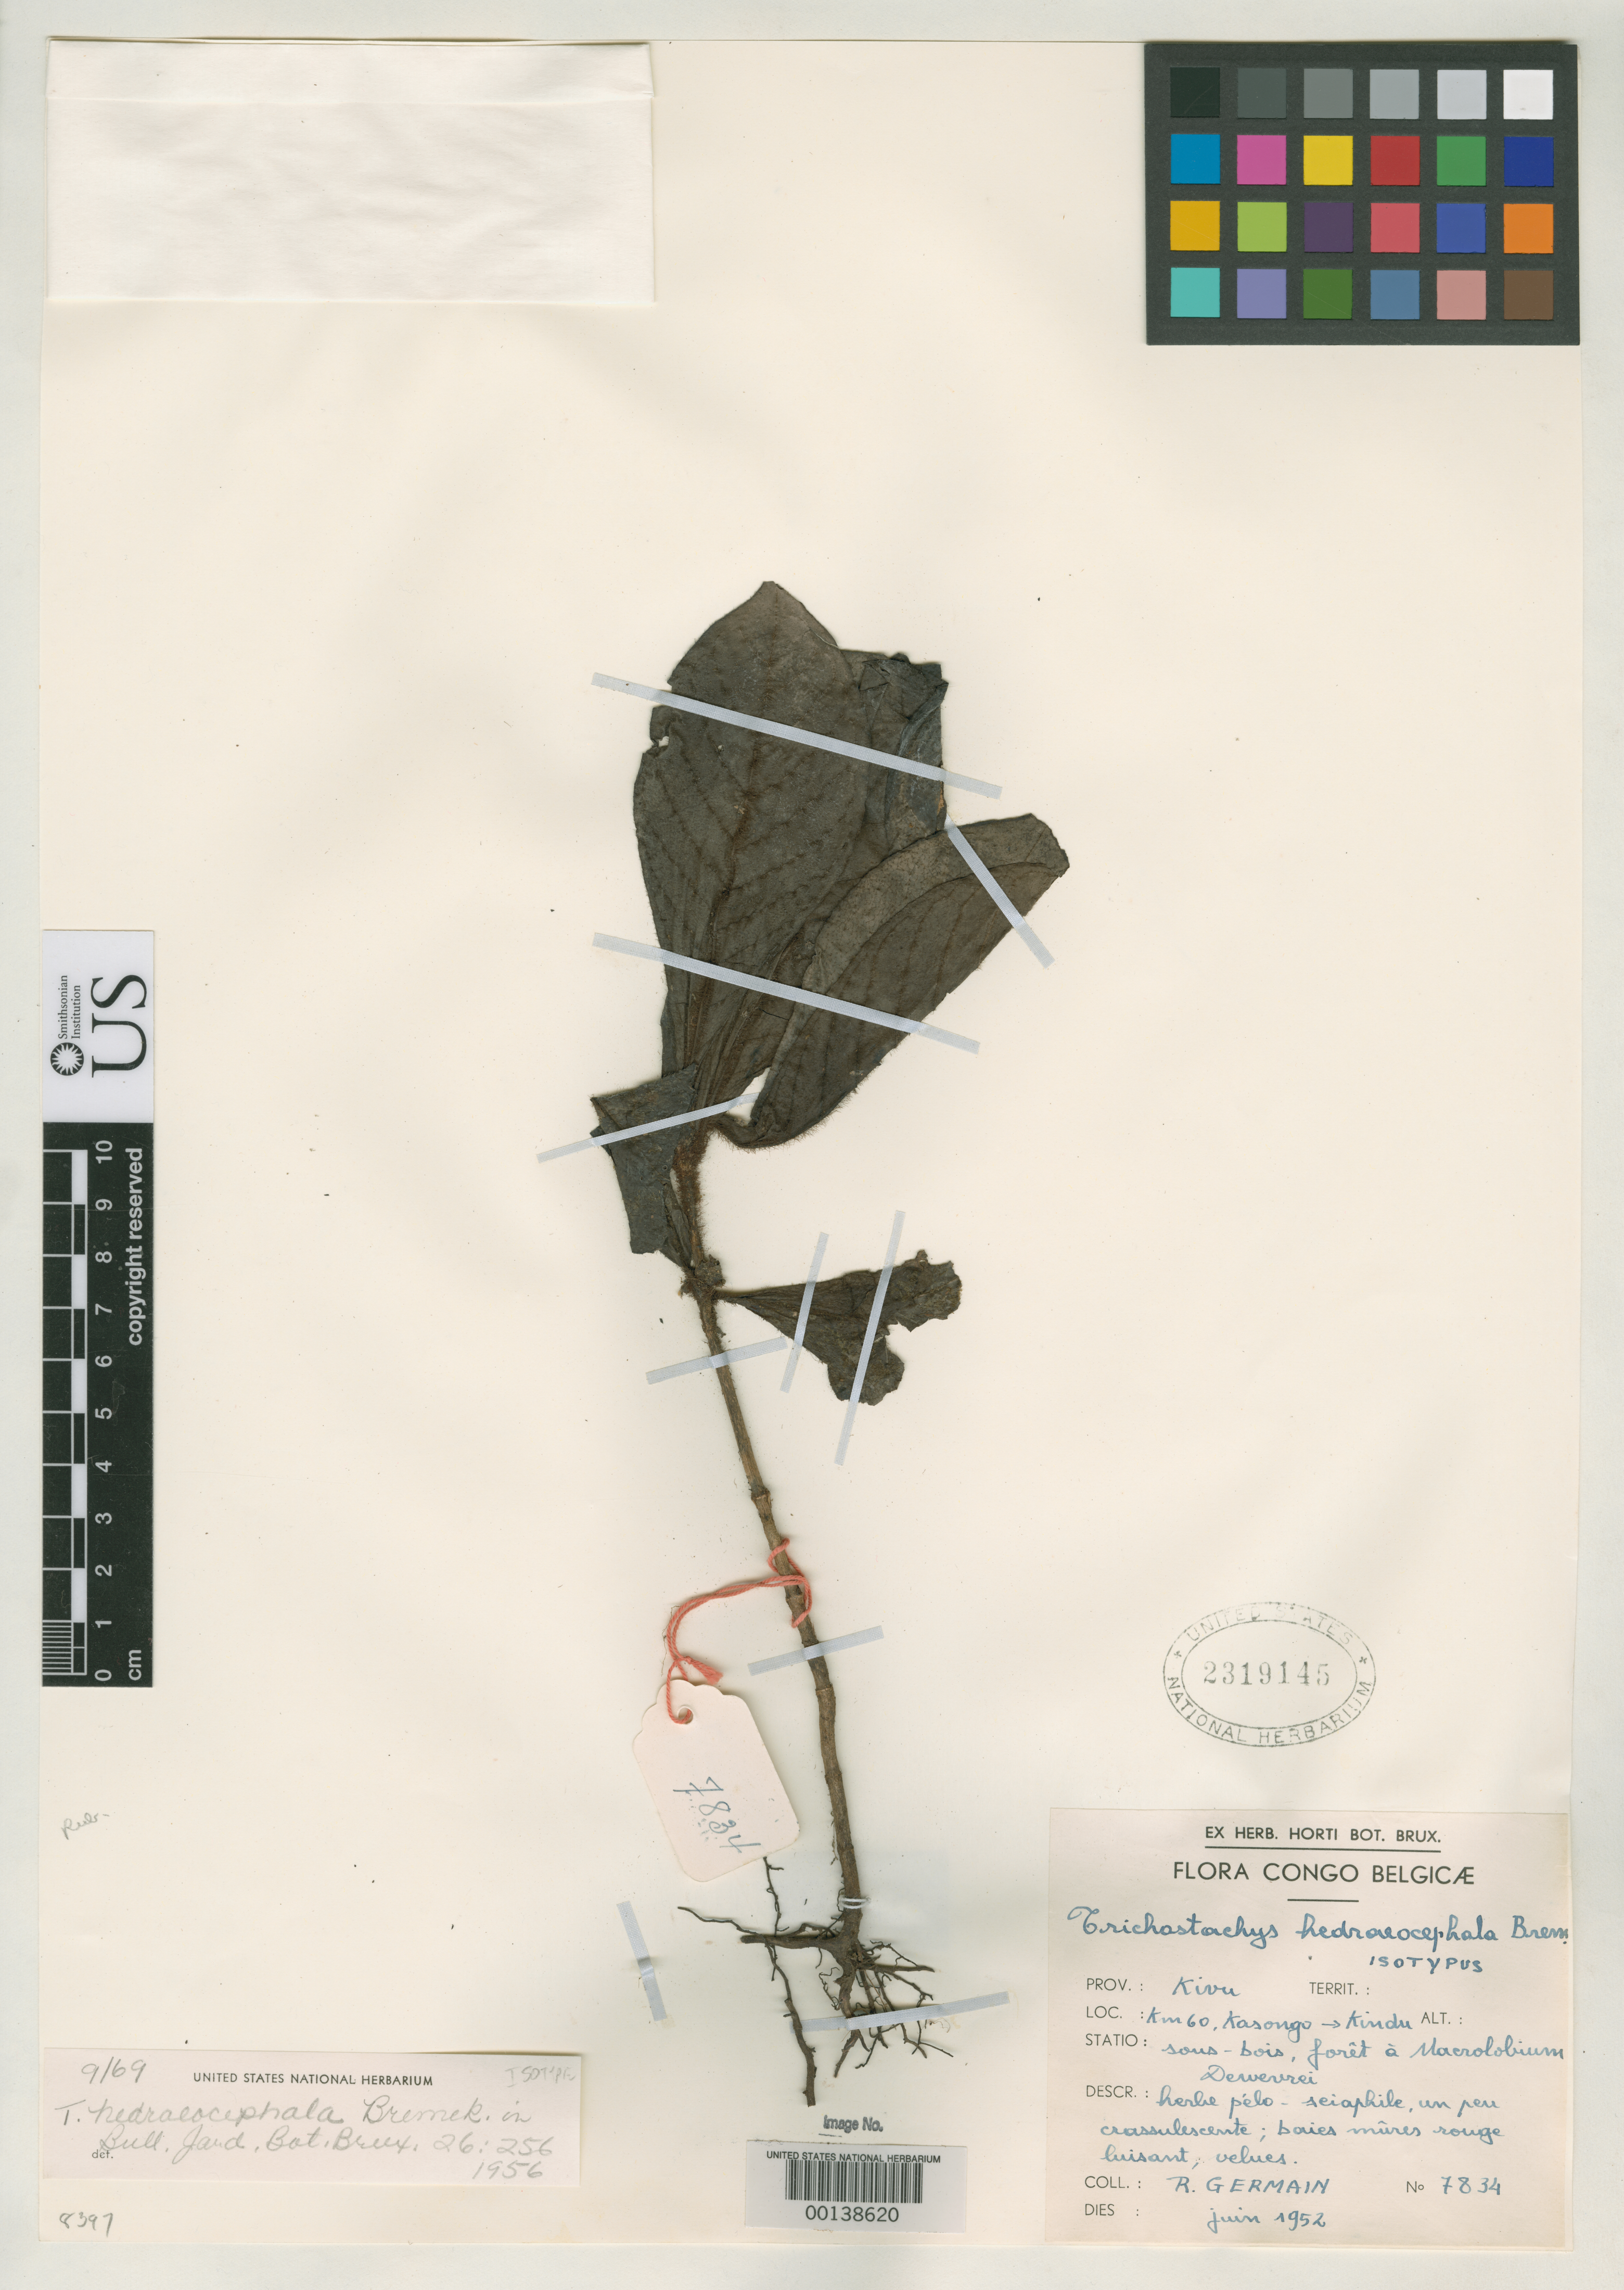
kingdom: Plantae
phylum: Tracheophyta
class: Magnoliopsida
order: Gentianales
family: Rubiaceae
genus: Trichostachys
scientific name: Trichostachys hedraeocephala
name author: Bremek.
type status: Isotype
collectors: R. Germain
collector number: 7834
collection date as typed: Jun 1952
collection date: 1952-06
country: Congo, Democratic Republic of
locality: Katanga, kasongo-kinau, km. 60. Kivu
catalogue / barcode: US 2319145